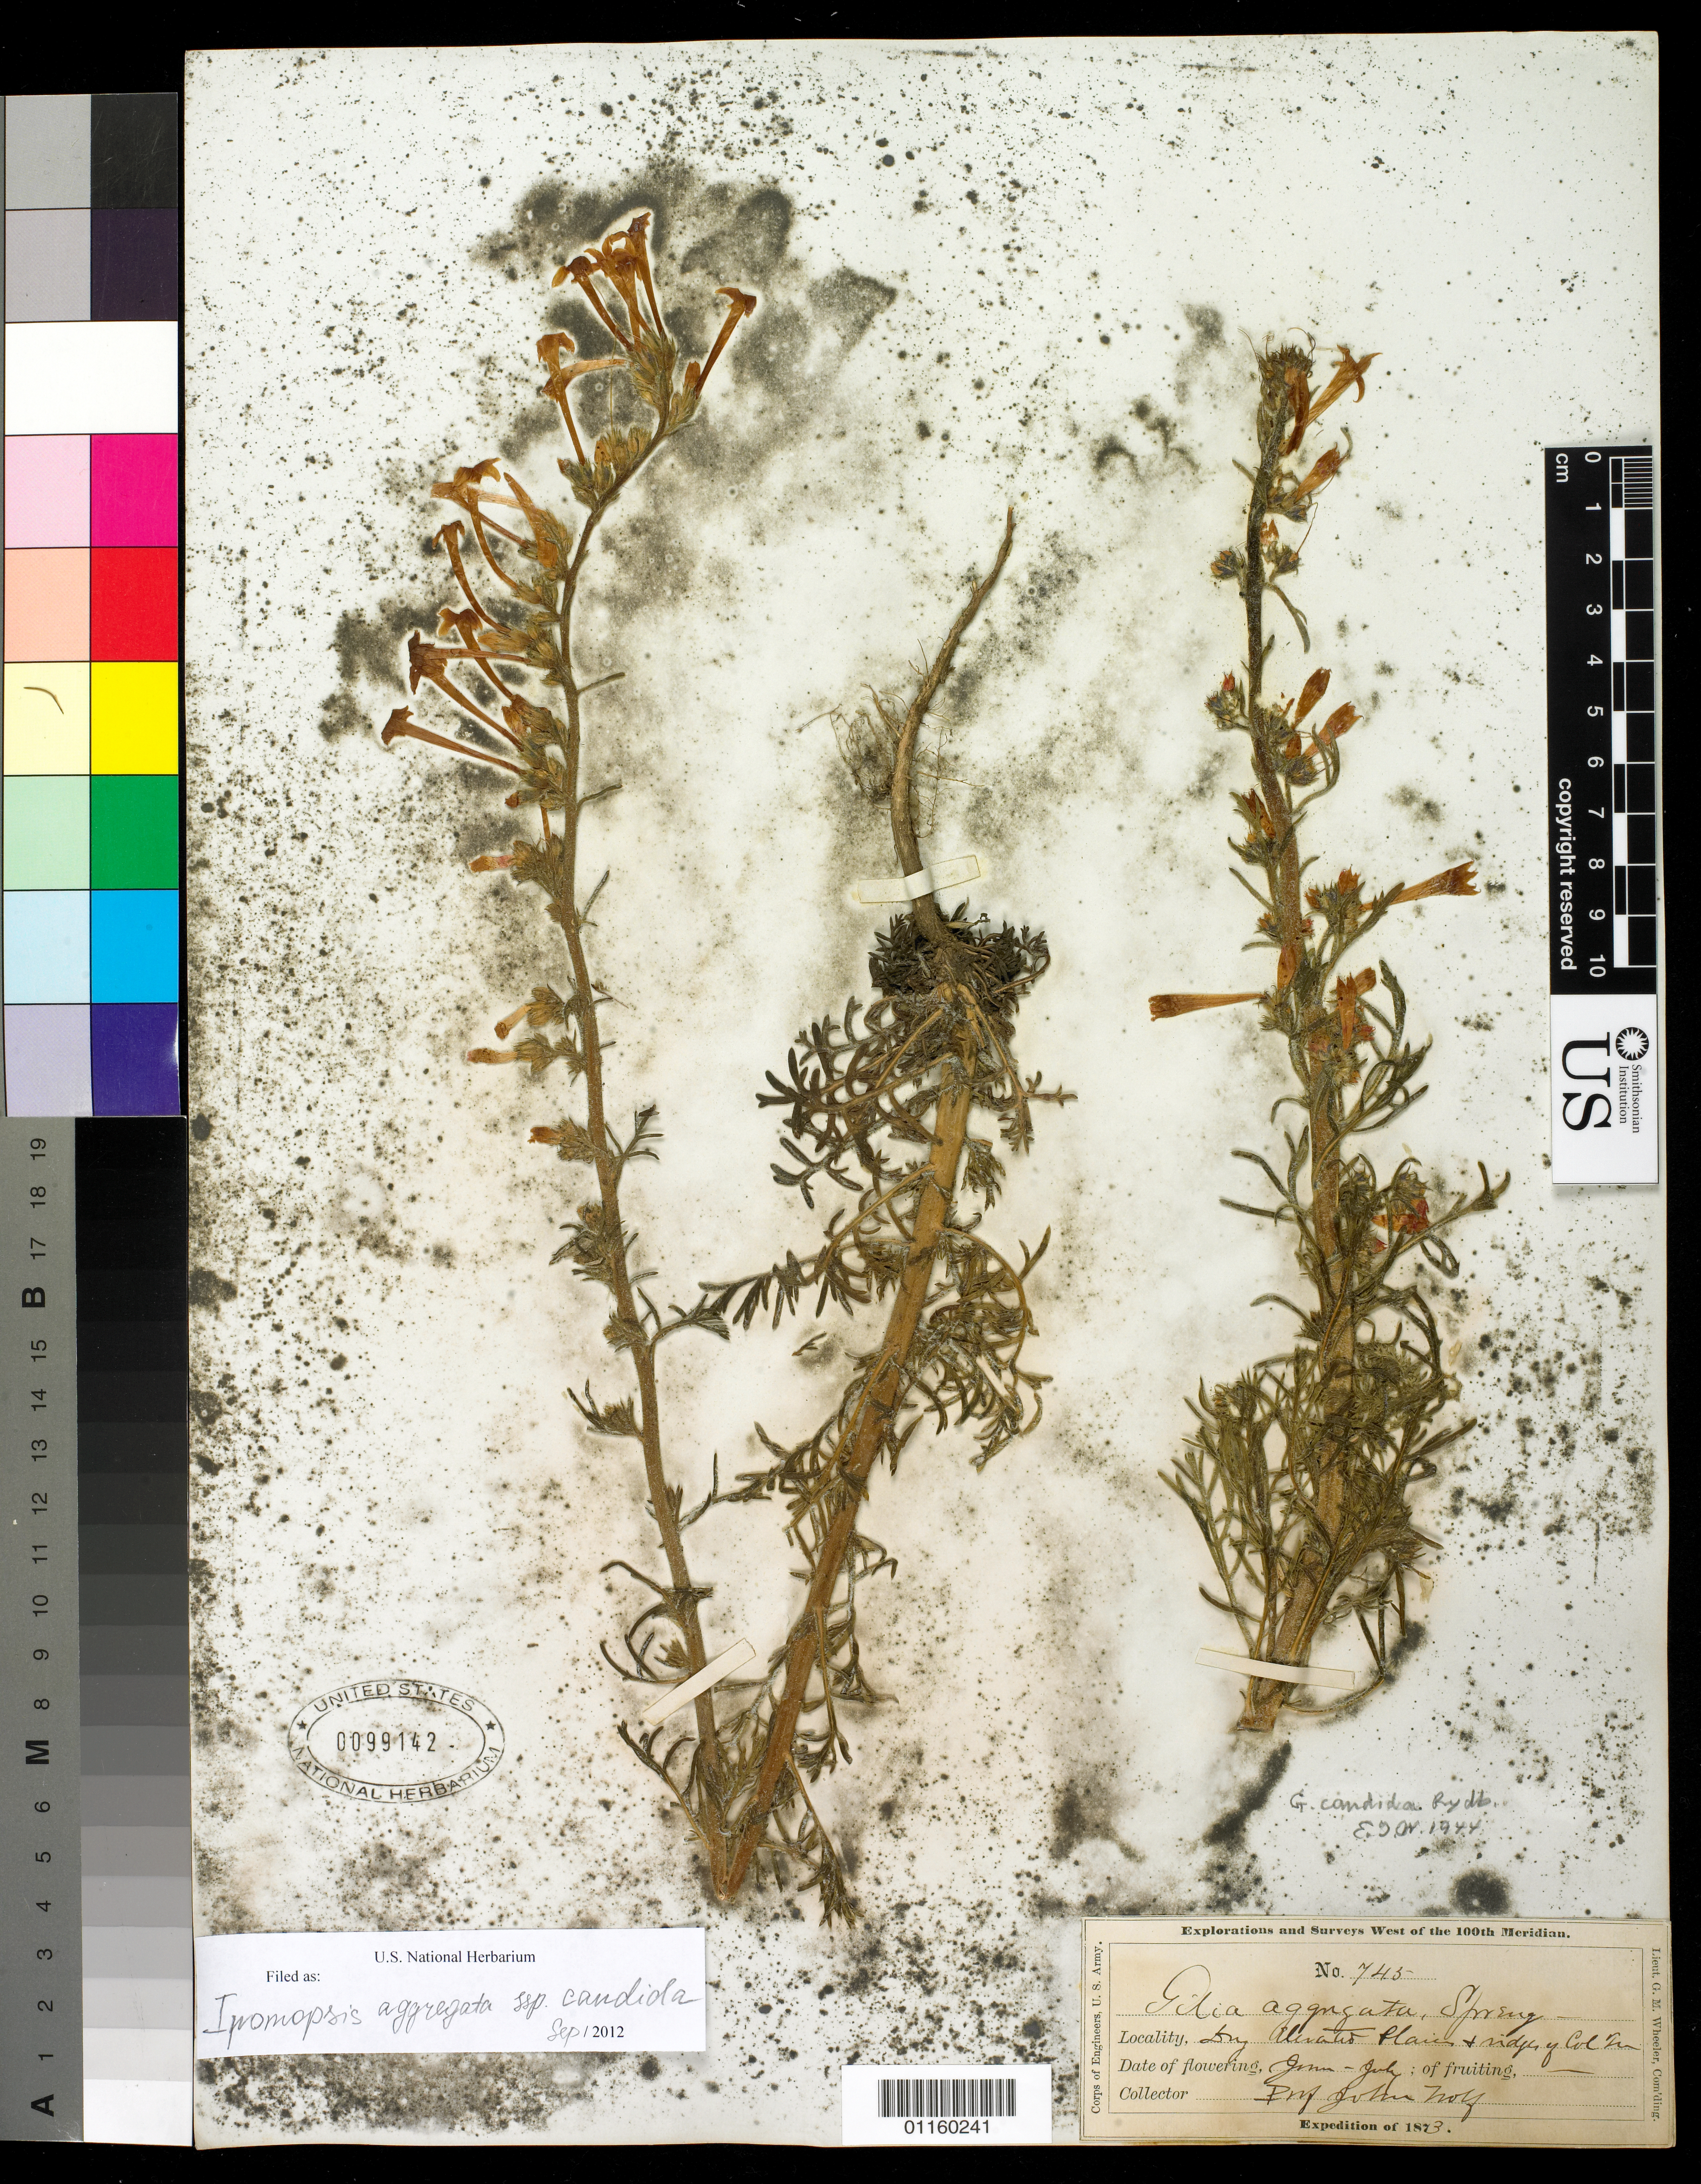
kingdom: Plantae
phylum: Tracheophyta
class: Magnoliopsida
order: Ericales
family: Polemoniaceae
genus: Ipomopsis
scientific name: Ipomopsis aggregata subsp. candida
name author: (Rydb.) V.E. Grant & A.D. Grant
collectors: J. Wolf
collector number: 745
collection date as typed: Jun 1873 to -- Jul 1873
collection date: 1873-06/1873-07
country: United States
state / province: Colorado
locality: Col. Ter.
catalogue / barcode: US 99142